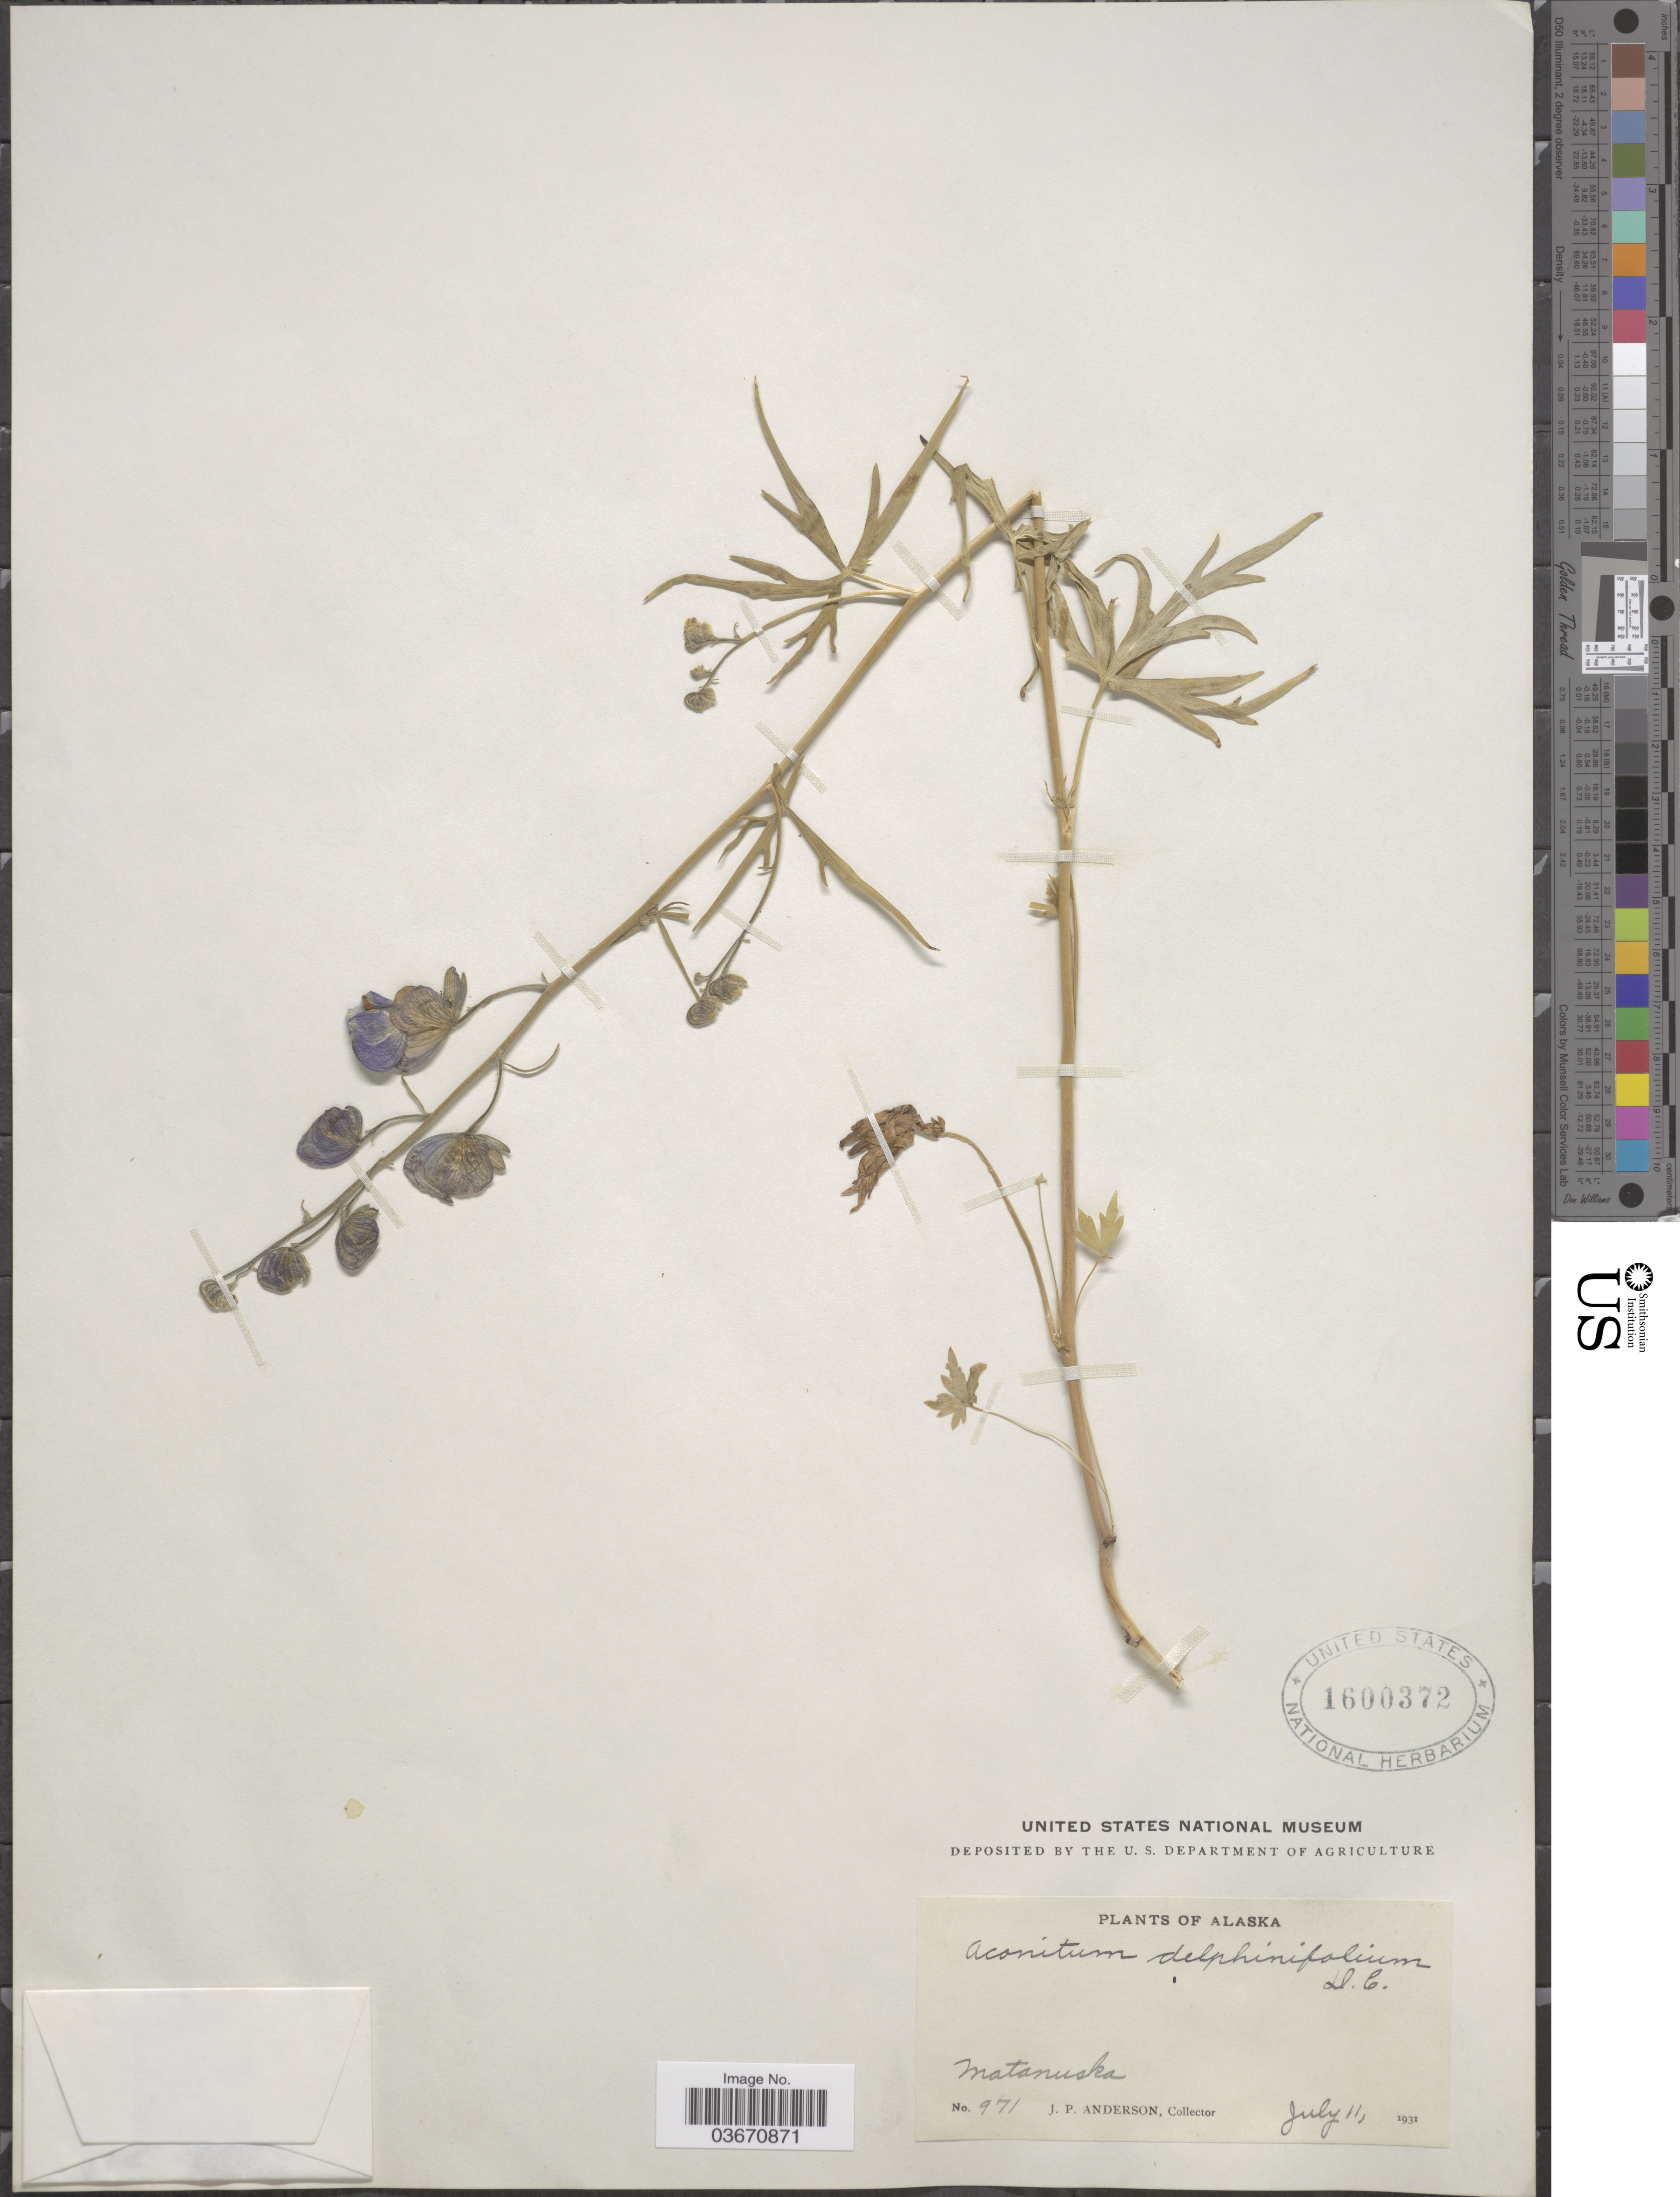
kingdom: Plantae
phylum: Tracheophyta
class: Magnoliopsida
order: Ranunculales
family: Ranunculaceae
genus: Aconitum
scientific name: Aconitum delphinifolium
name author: DC.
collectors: J. P. Anderson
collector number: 971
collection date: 1931-07-11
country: United States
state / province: Alaska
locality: Matanuska.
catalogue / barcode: US 1600372